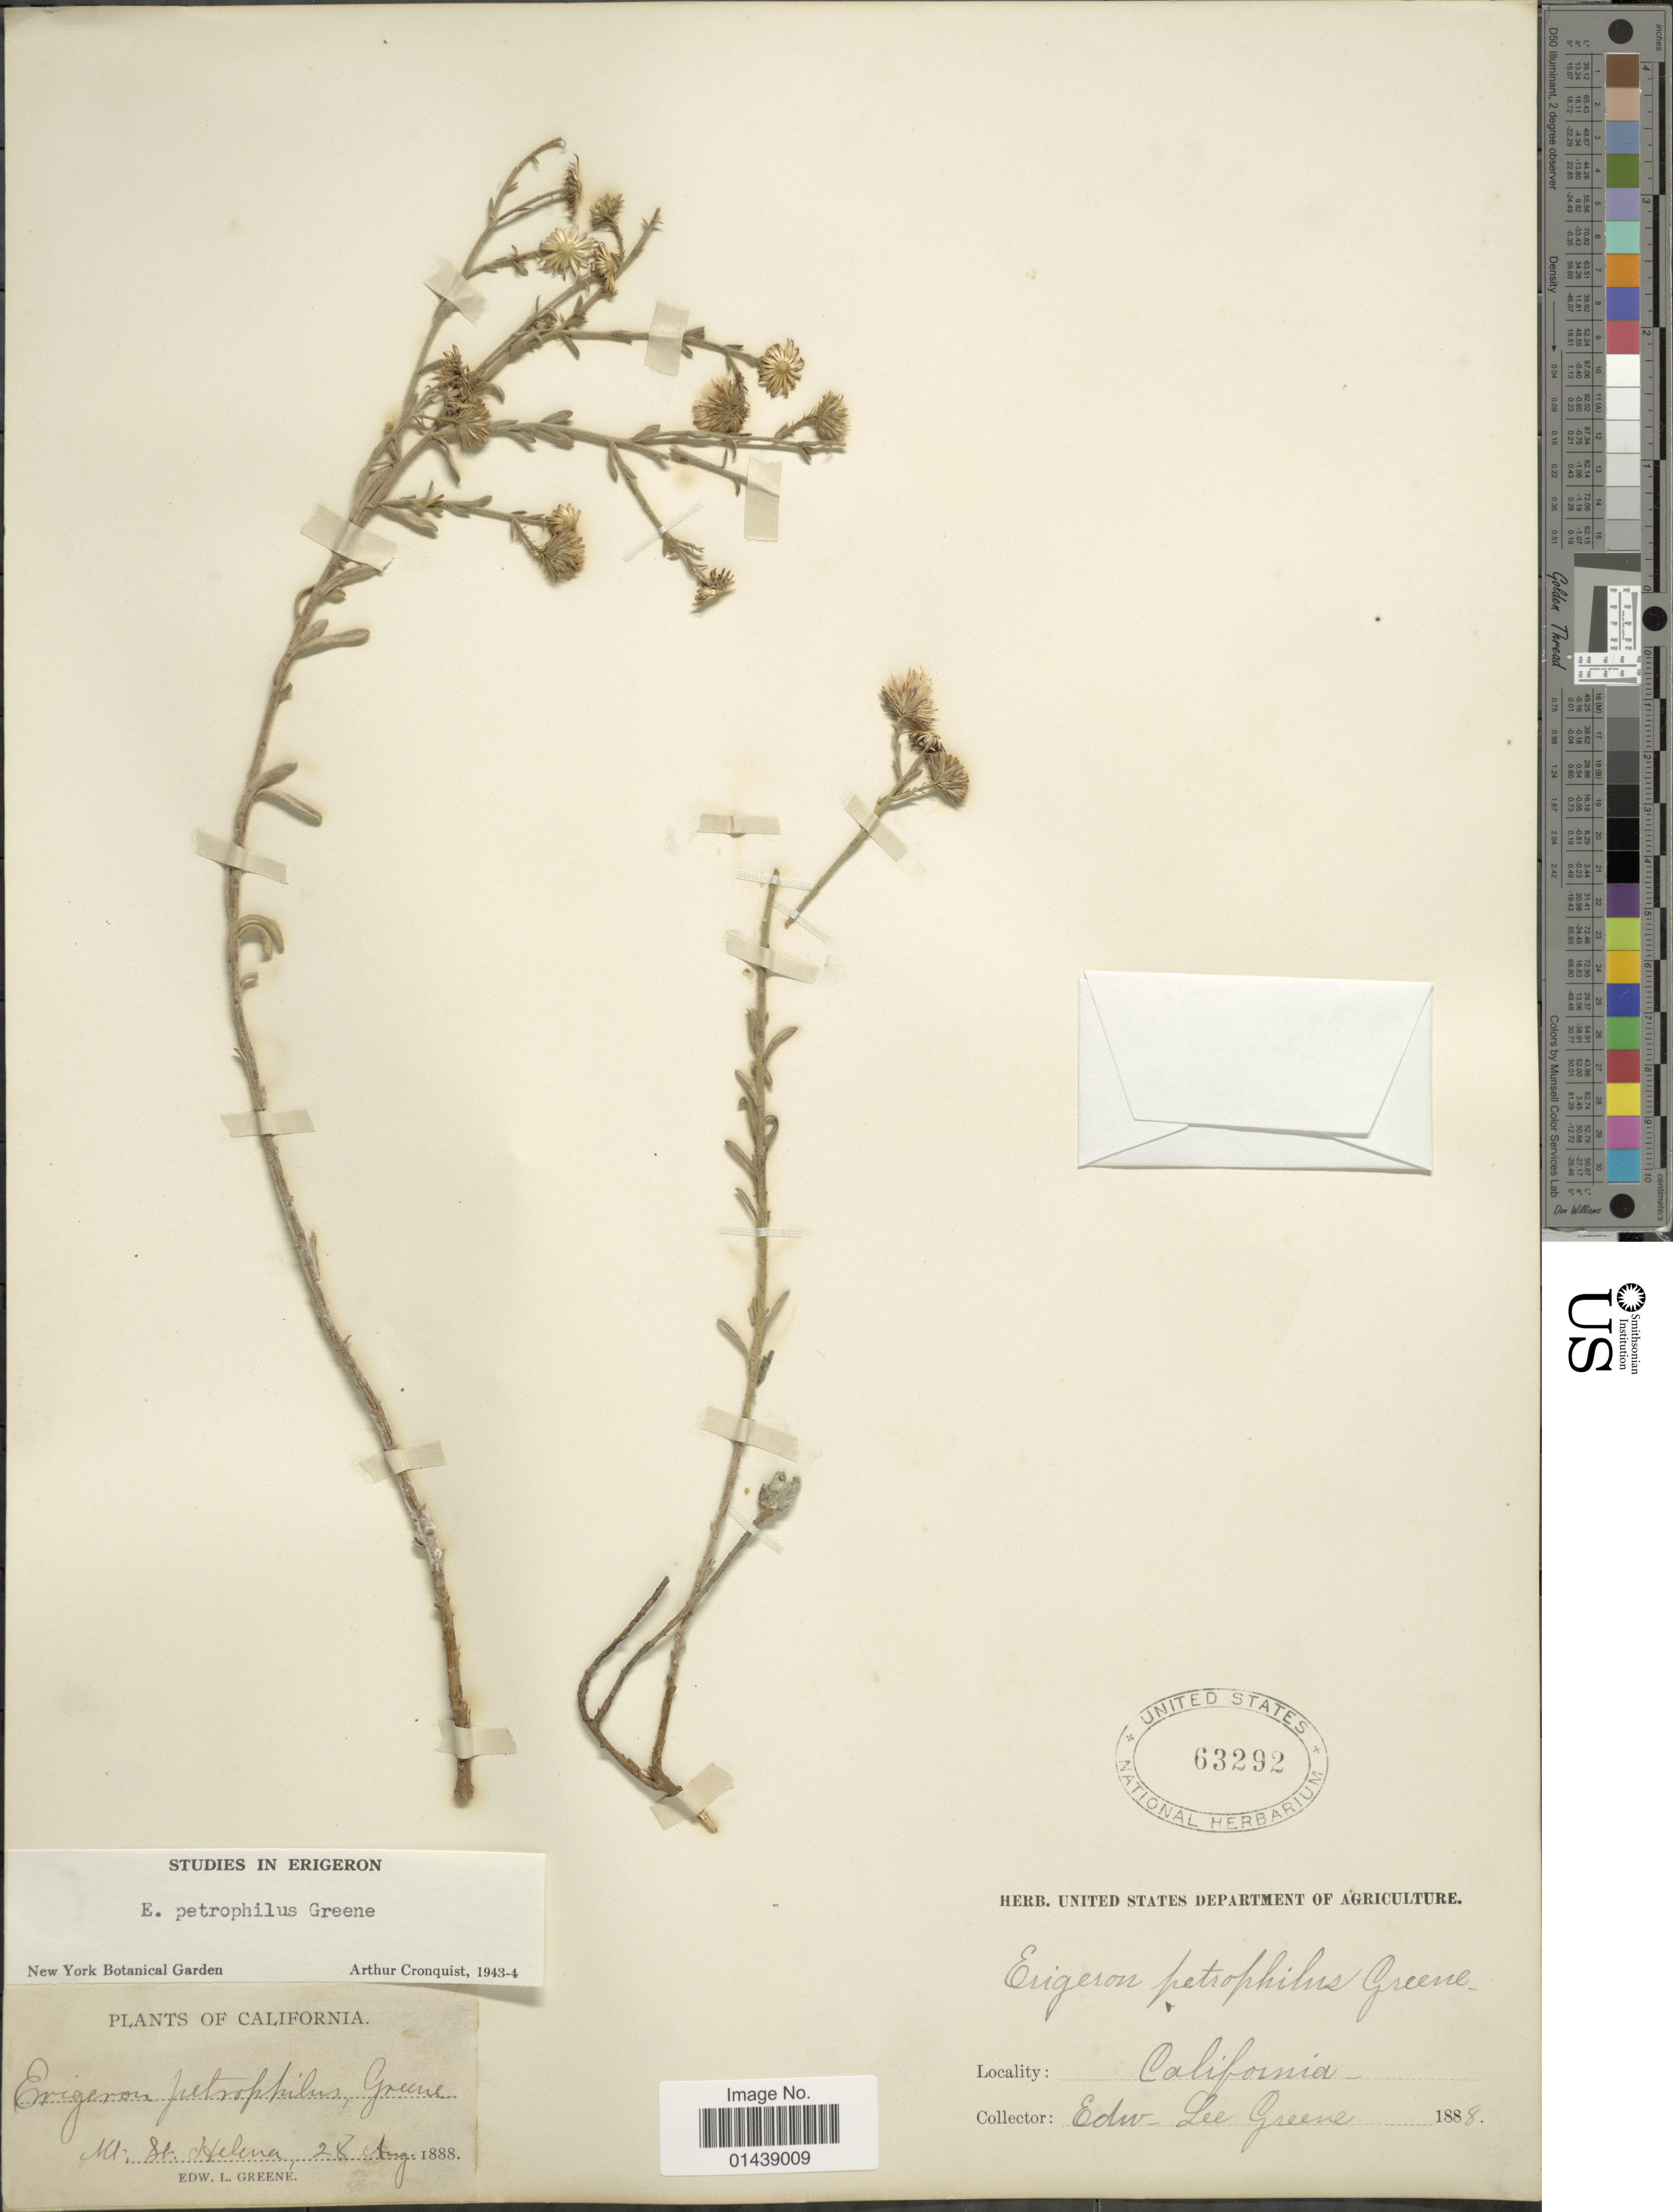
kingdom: Plantae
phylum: Tracheophyta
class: Magnoliopsida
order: Asterales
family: Asteraceae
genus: Erigeron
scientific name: Erigeron petrophilus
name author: Greene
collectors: E. L. Greene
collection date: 1888-08-28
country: United States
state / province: California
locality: Mt. St. Helena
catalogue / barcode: US 63292